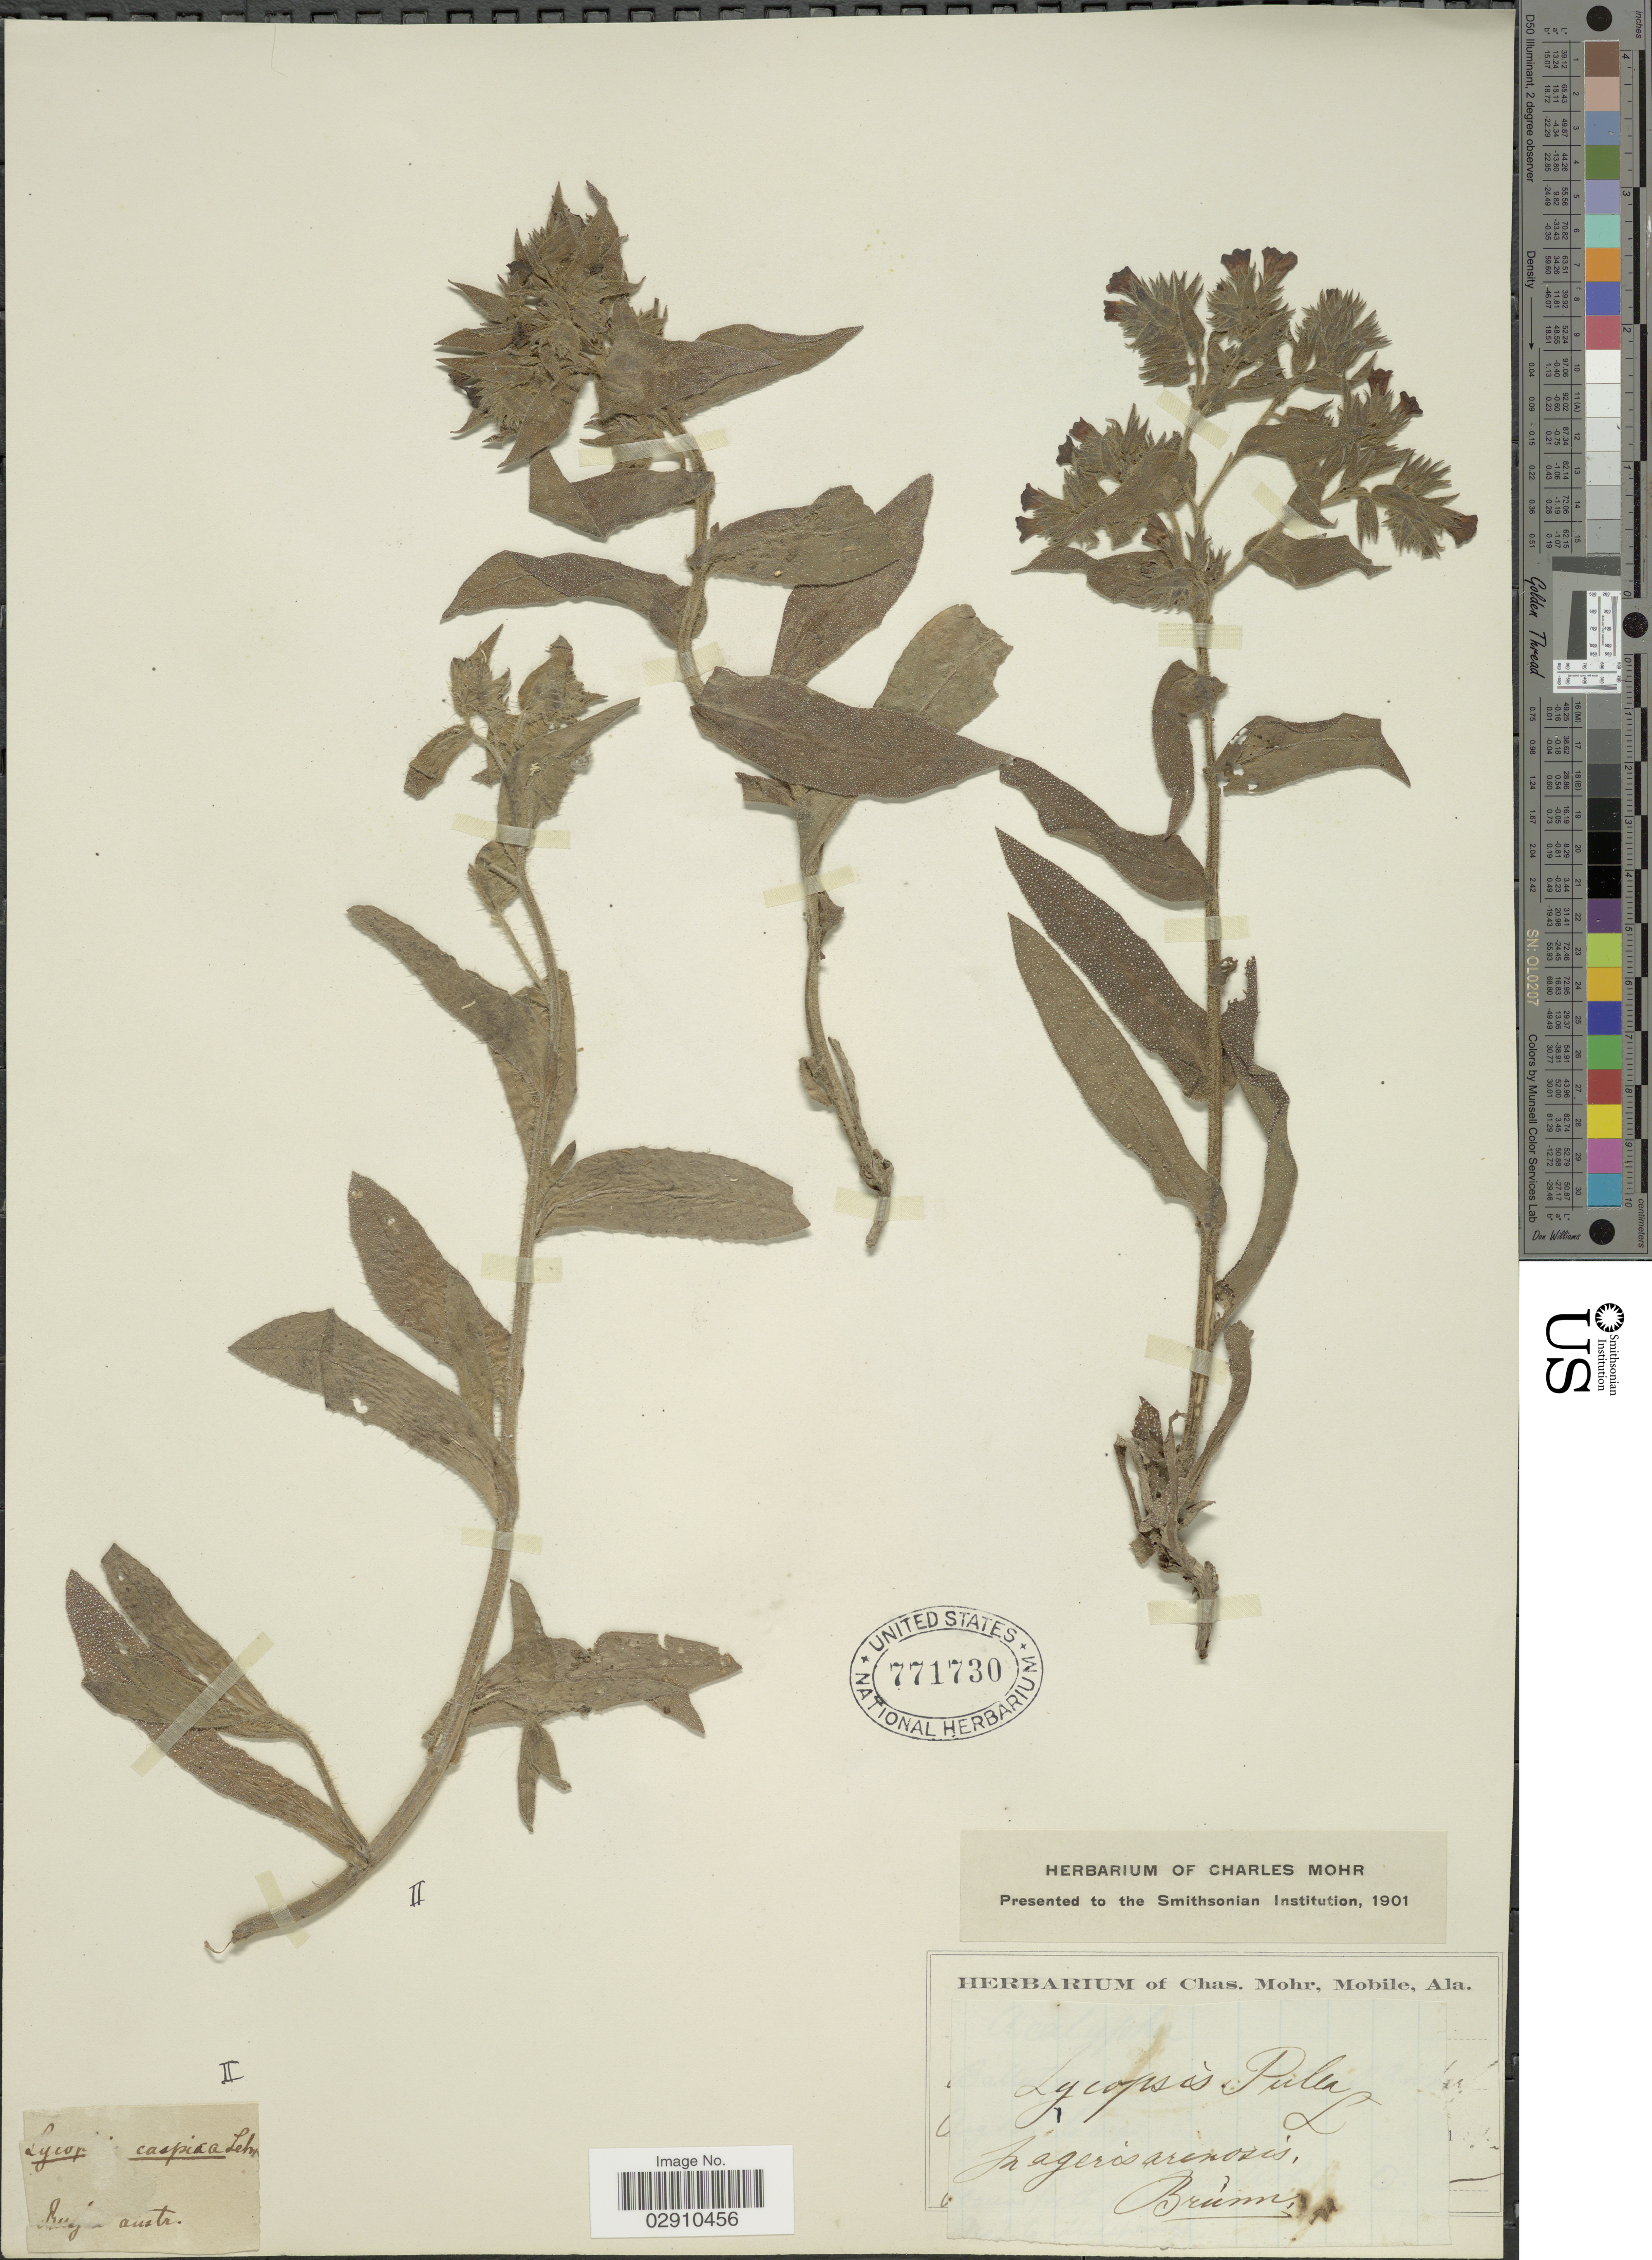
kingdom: Plantae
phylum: Tracheophyta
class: Magnoliopsida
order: Boraginales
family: Boraginaceae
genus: Lycopsis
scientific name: Lycopsis pulla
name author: Loefl.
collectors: Brunn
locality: In ageris arenosis.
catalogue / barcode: US 771730